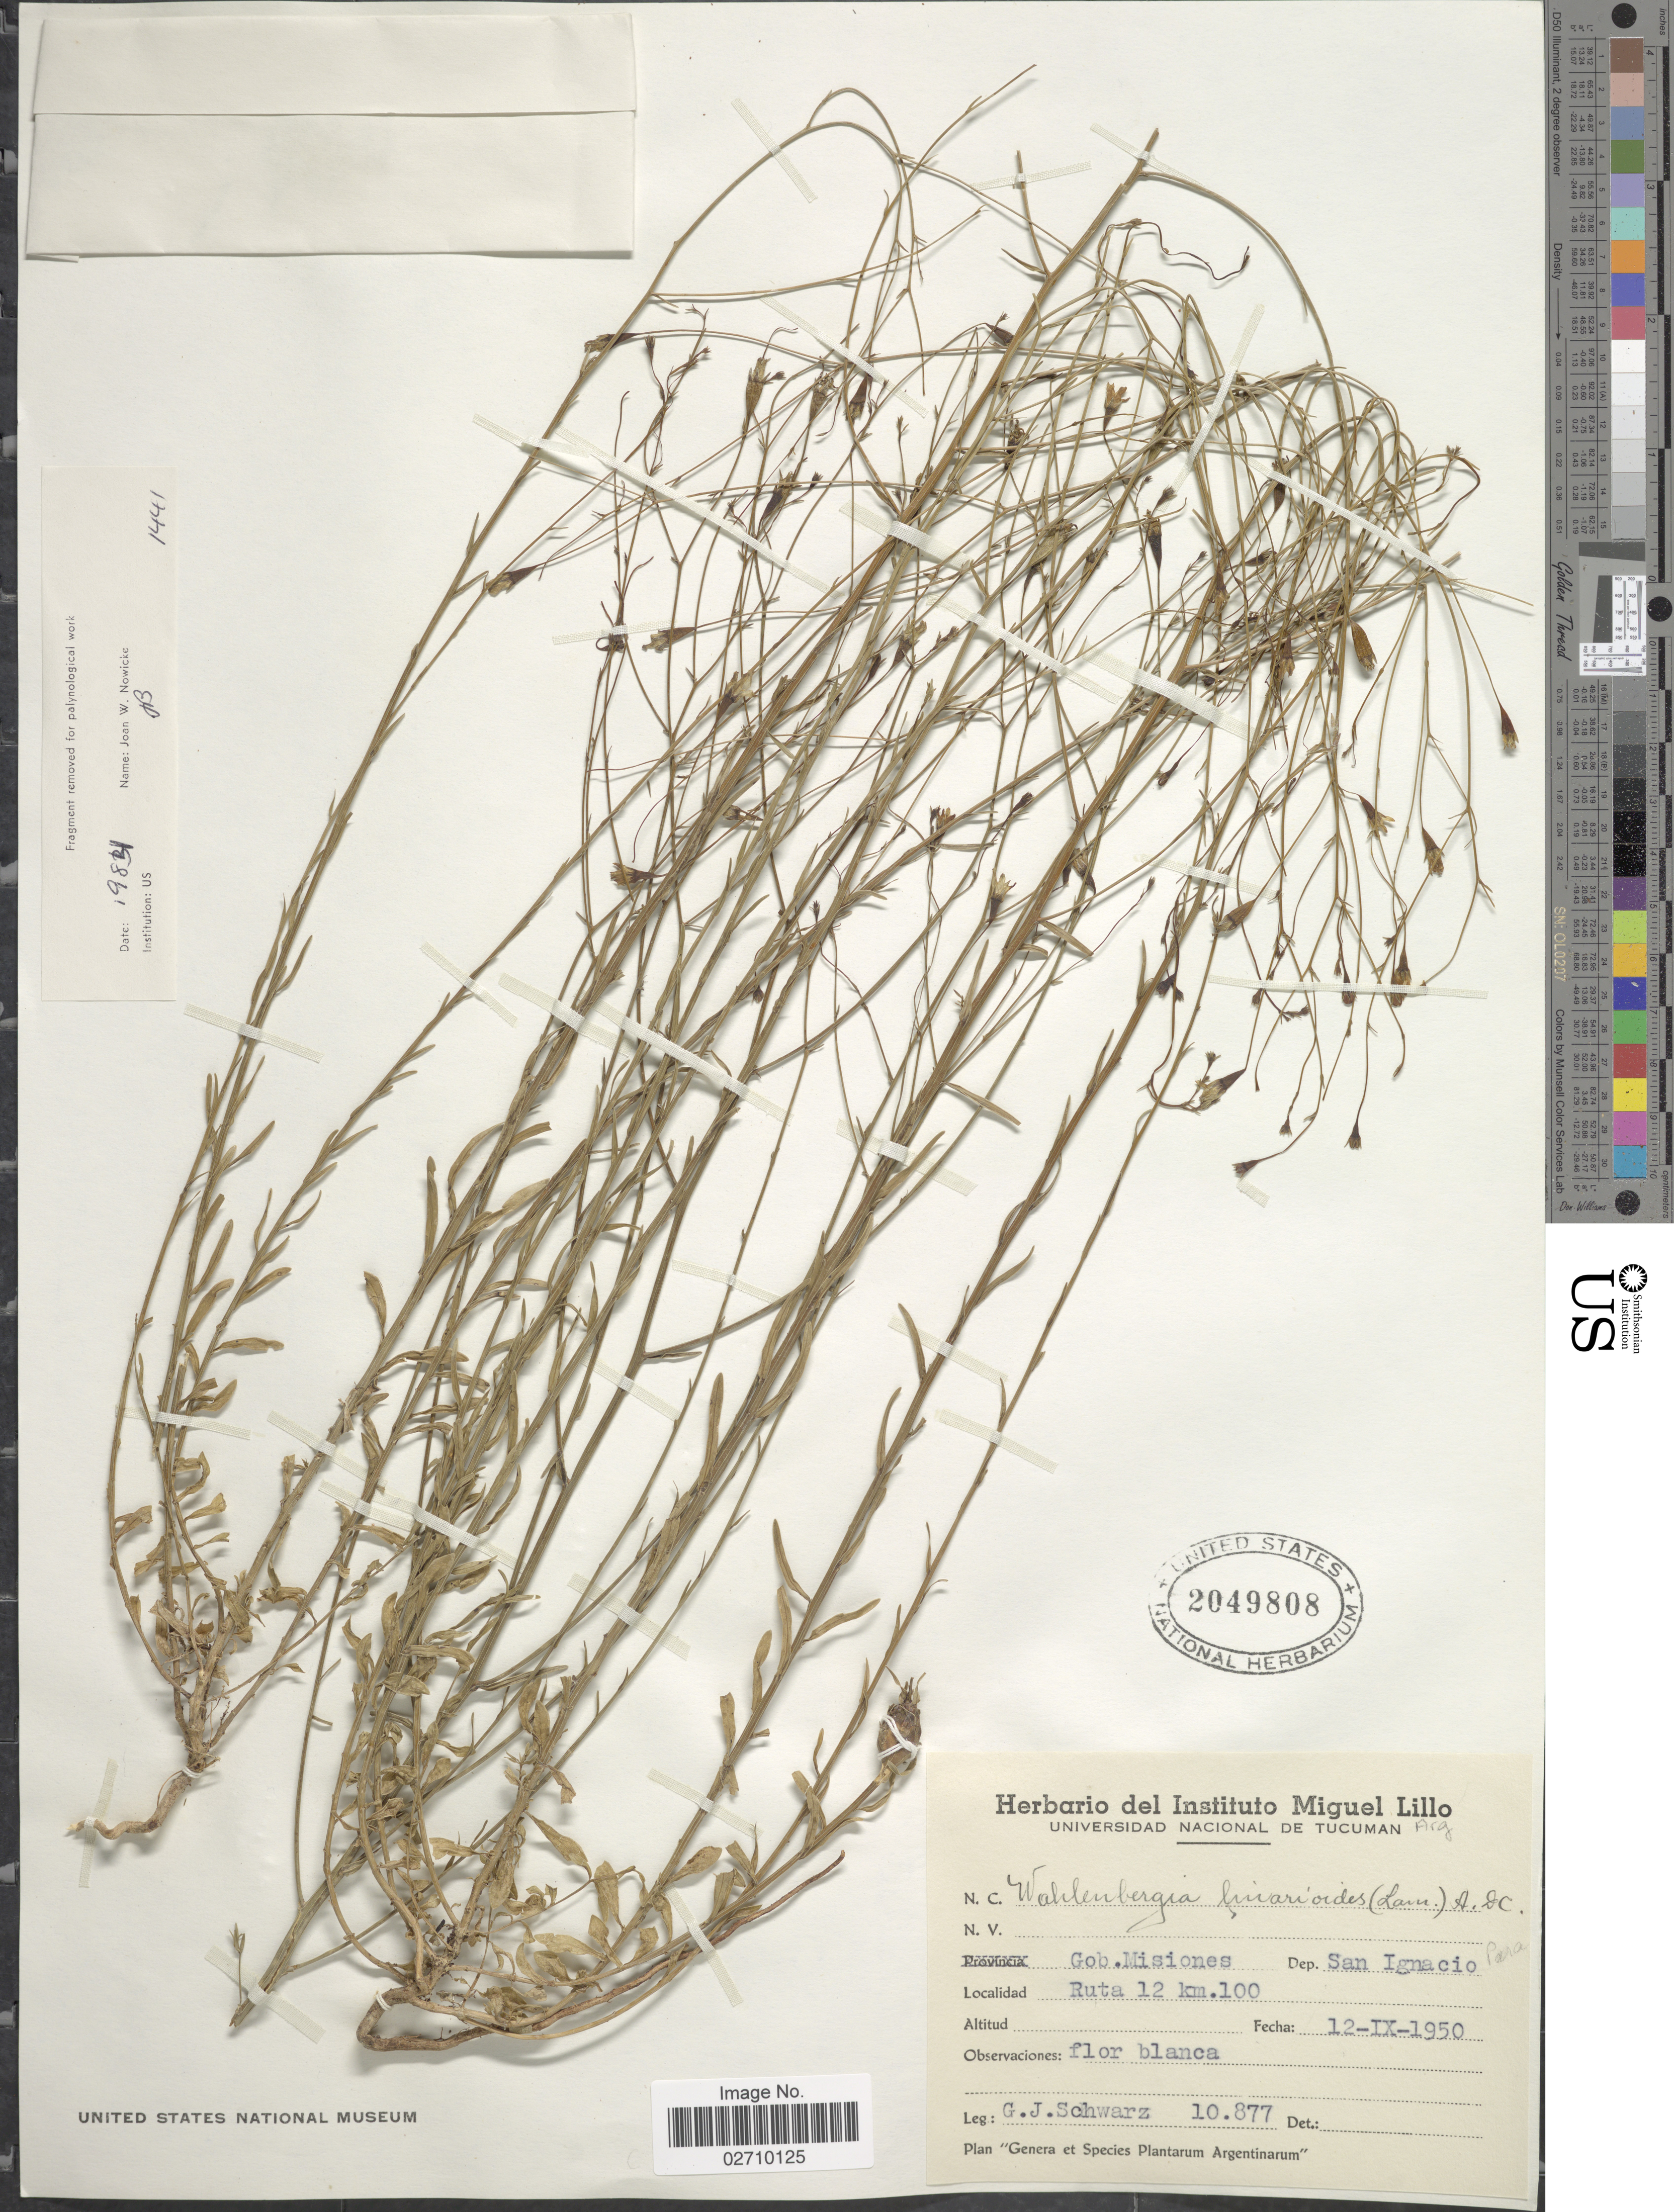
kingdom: Plantae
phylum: Tracheophyta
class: Magnoliopsida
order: Asterales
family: Campanulaceae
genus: Wahlenbergia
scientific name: Wahlenbergia linarioides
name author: (Lam.) A. DC.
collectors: G. J. Schwarz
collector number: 10877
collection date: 1950-09-12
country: Argentina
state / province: Misiones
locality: Gob. Misiones. Dep. San Ignacio. Ruta 12 km. 100.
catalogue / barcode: US 2049808